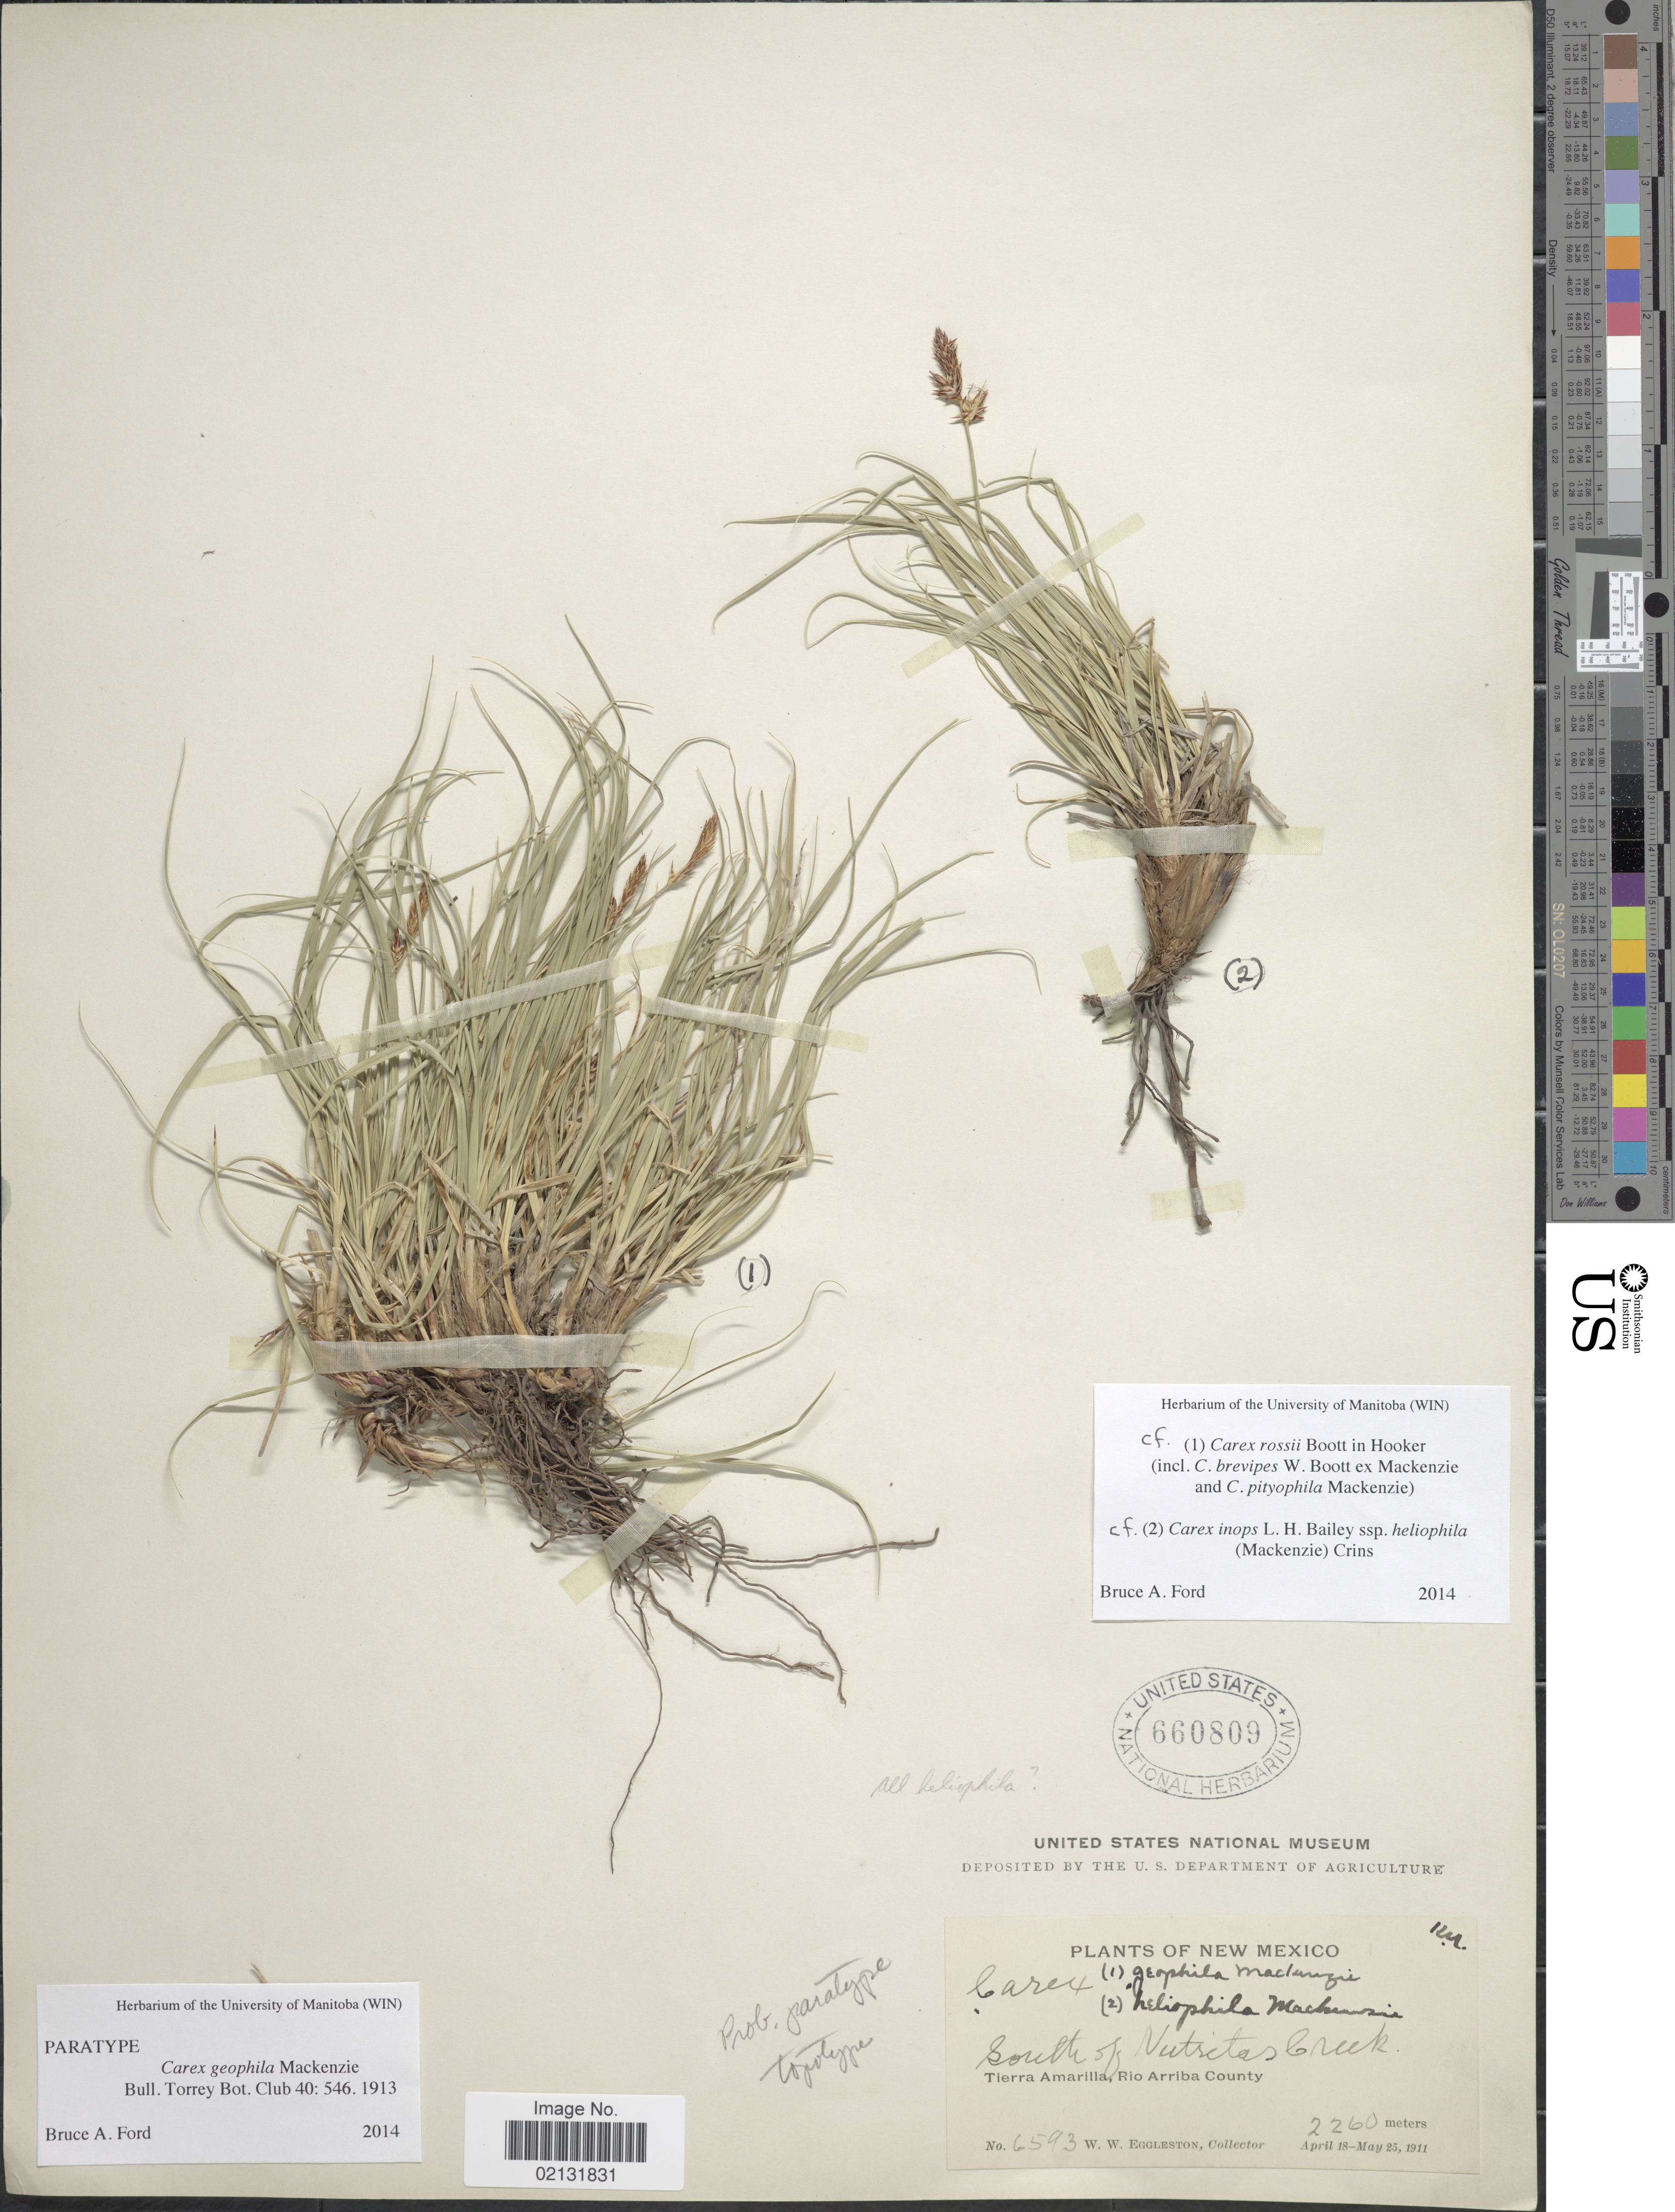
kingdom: Plantae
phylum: Tracheophyta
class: Liliopsida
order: Poales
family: Cyperaceae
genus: Carex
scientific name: Carex rossii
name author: Boott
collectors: W. W. Eggleston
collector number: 6593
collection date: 1911-04-18/1911-05-25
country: United States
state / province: New Mexico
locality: New Mexico, South of NutritasCreek, Tierra Amarilla, Rio Arriba County.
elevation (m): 2260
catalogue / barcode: US 660809